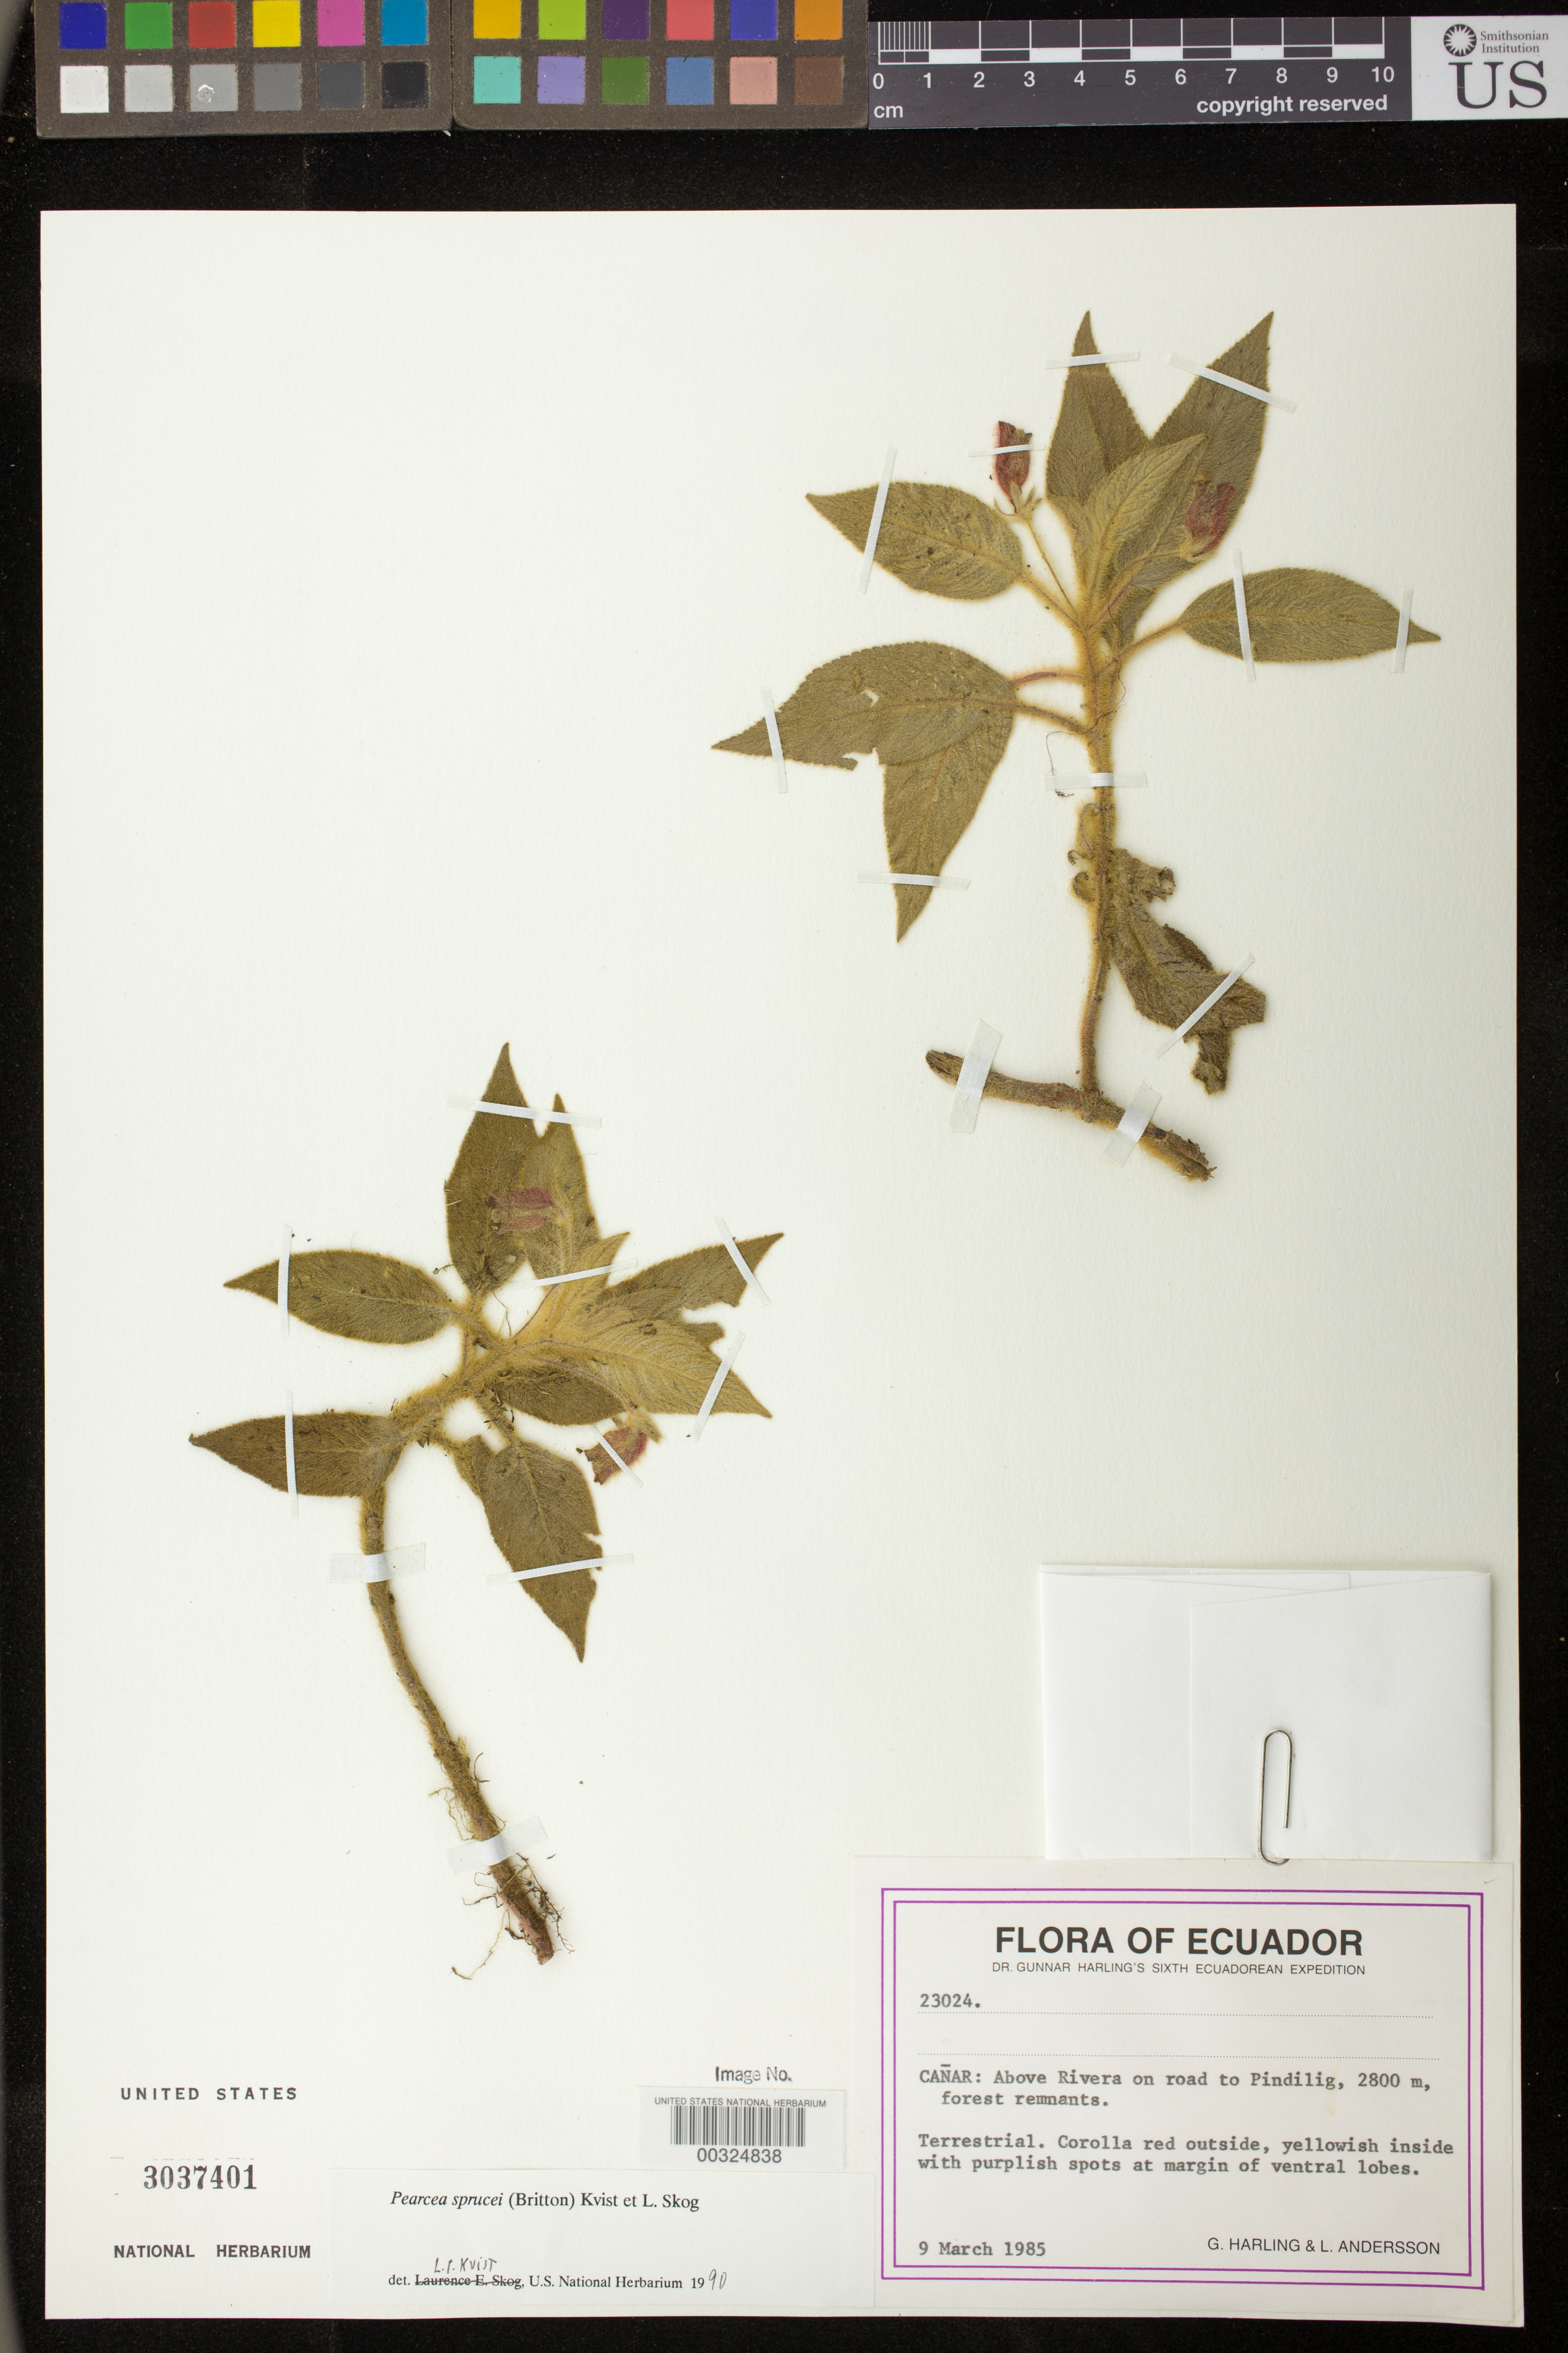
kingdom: Plantae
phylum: Tracheophyta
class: Magnoliopsida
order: Lamiales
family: Gesneriaceae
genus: Pearcea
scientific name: Pearcea sprucei var. sprucei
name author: (Britton ex Rusby) L.P. Kvist & L.E. Skog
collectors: G. Harling & L. Andersson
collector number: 23024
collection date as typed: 09 Mar 1985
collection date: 1985-03-09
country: Ecuador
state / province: Cañar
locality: Above Rivera on road to Pindilig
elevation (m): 2800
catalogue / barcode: US 3037401